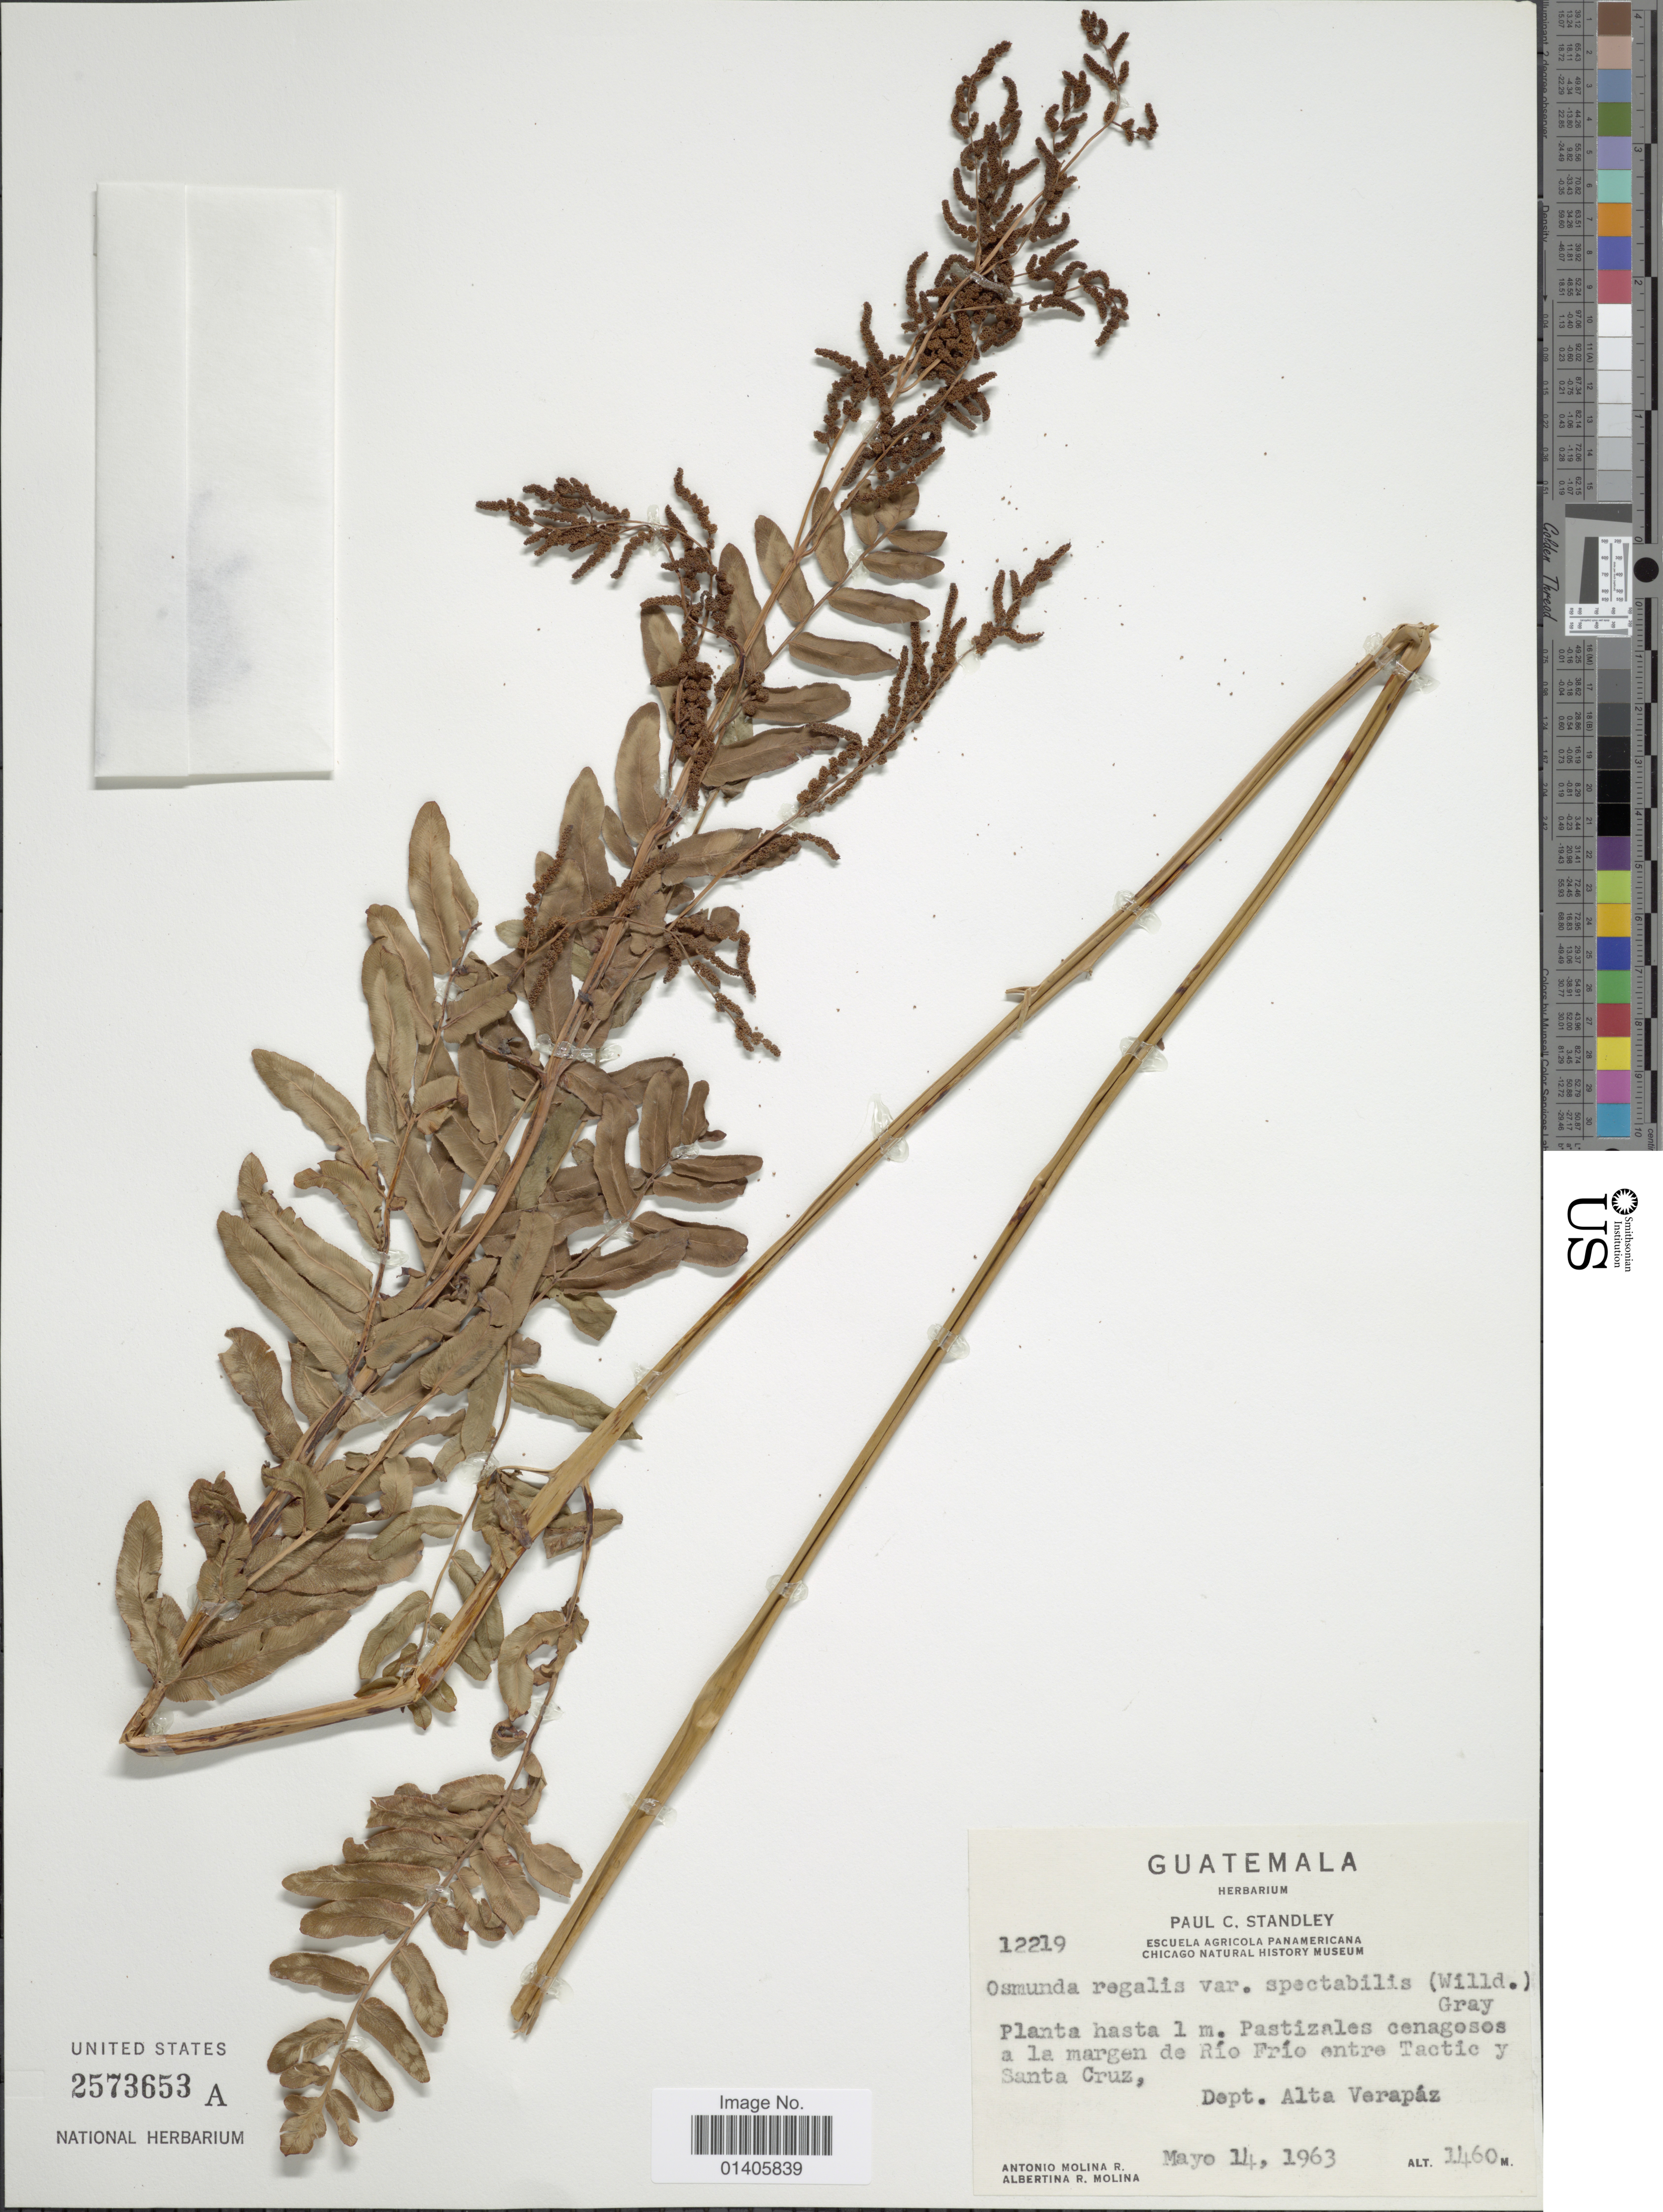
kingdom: Plantae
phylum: Tracheophyta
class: Polypodiopsida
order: Osmundales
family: Osmundaceae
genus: Osmunda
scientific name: Osmunda regalis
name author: L.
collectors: A. Molina R. & A. R. Molina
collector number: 12219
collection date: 1963-05-14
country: Guatemala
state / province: Alta Verapaz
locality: Planta hasta 1 m. Pastizales cenagosos a la margen de Río Frío entre Tactic y Santa Cruz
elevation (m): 1460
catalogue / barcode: US 2573653A